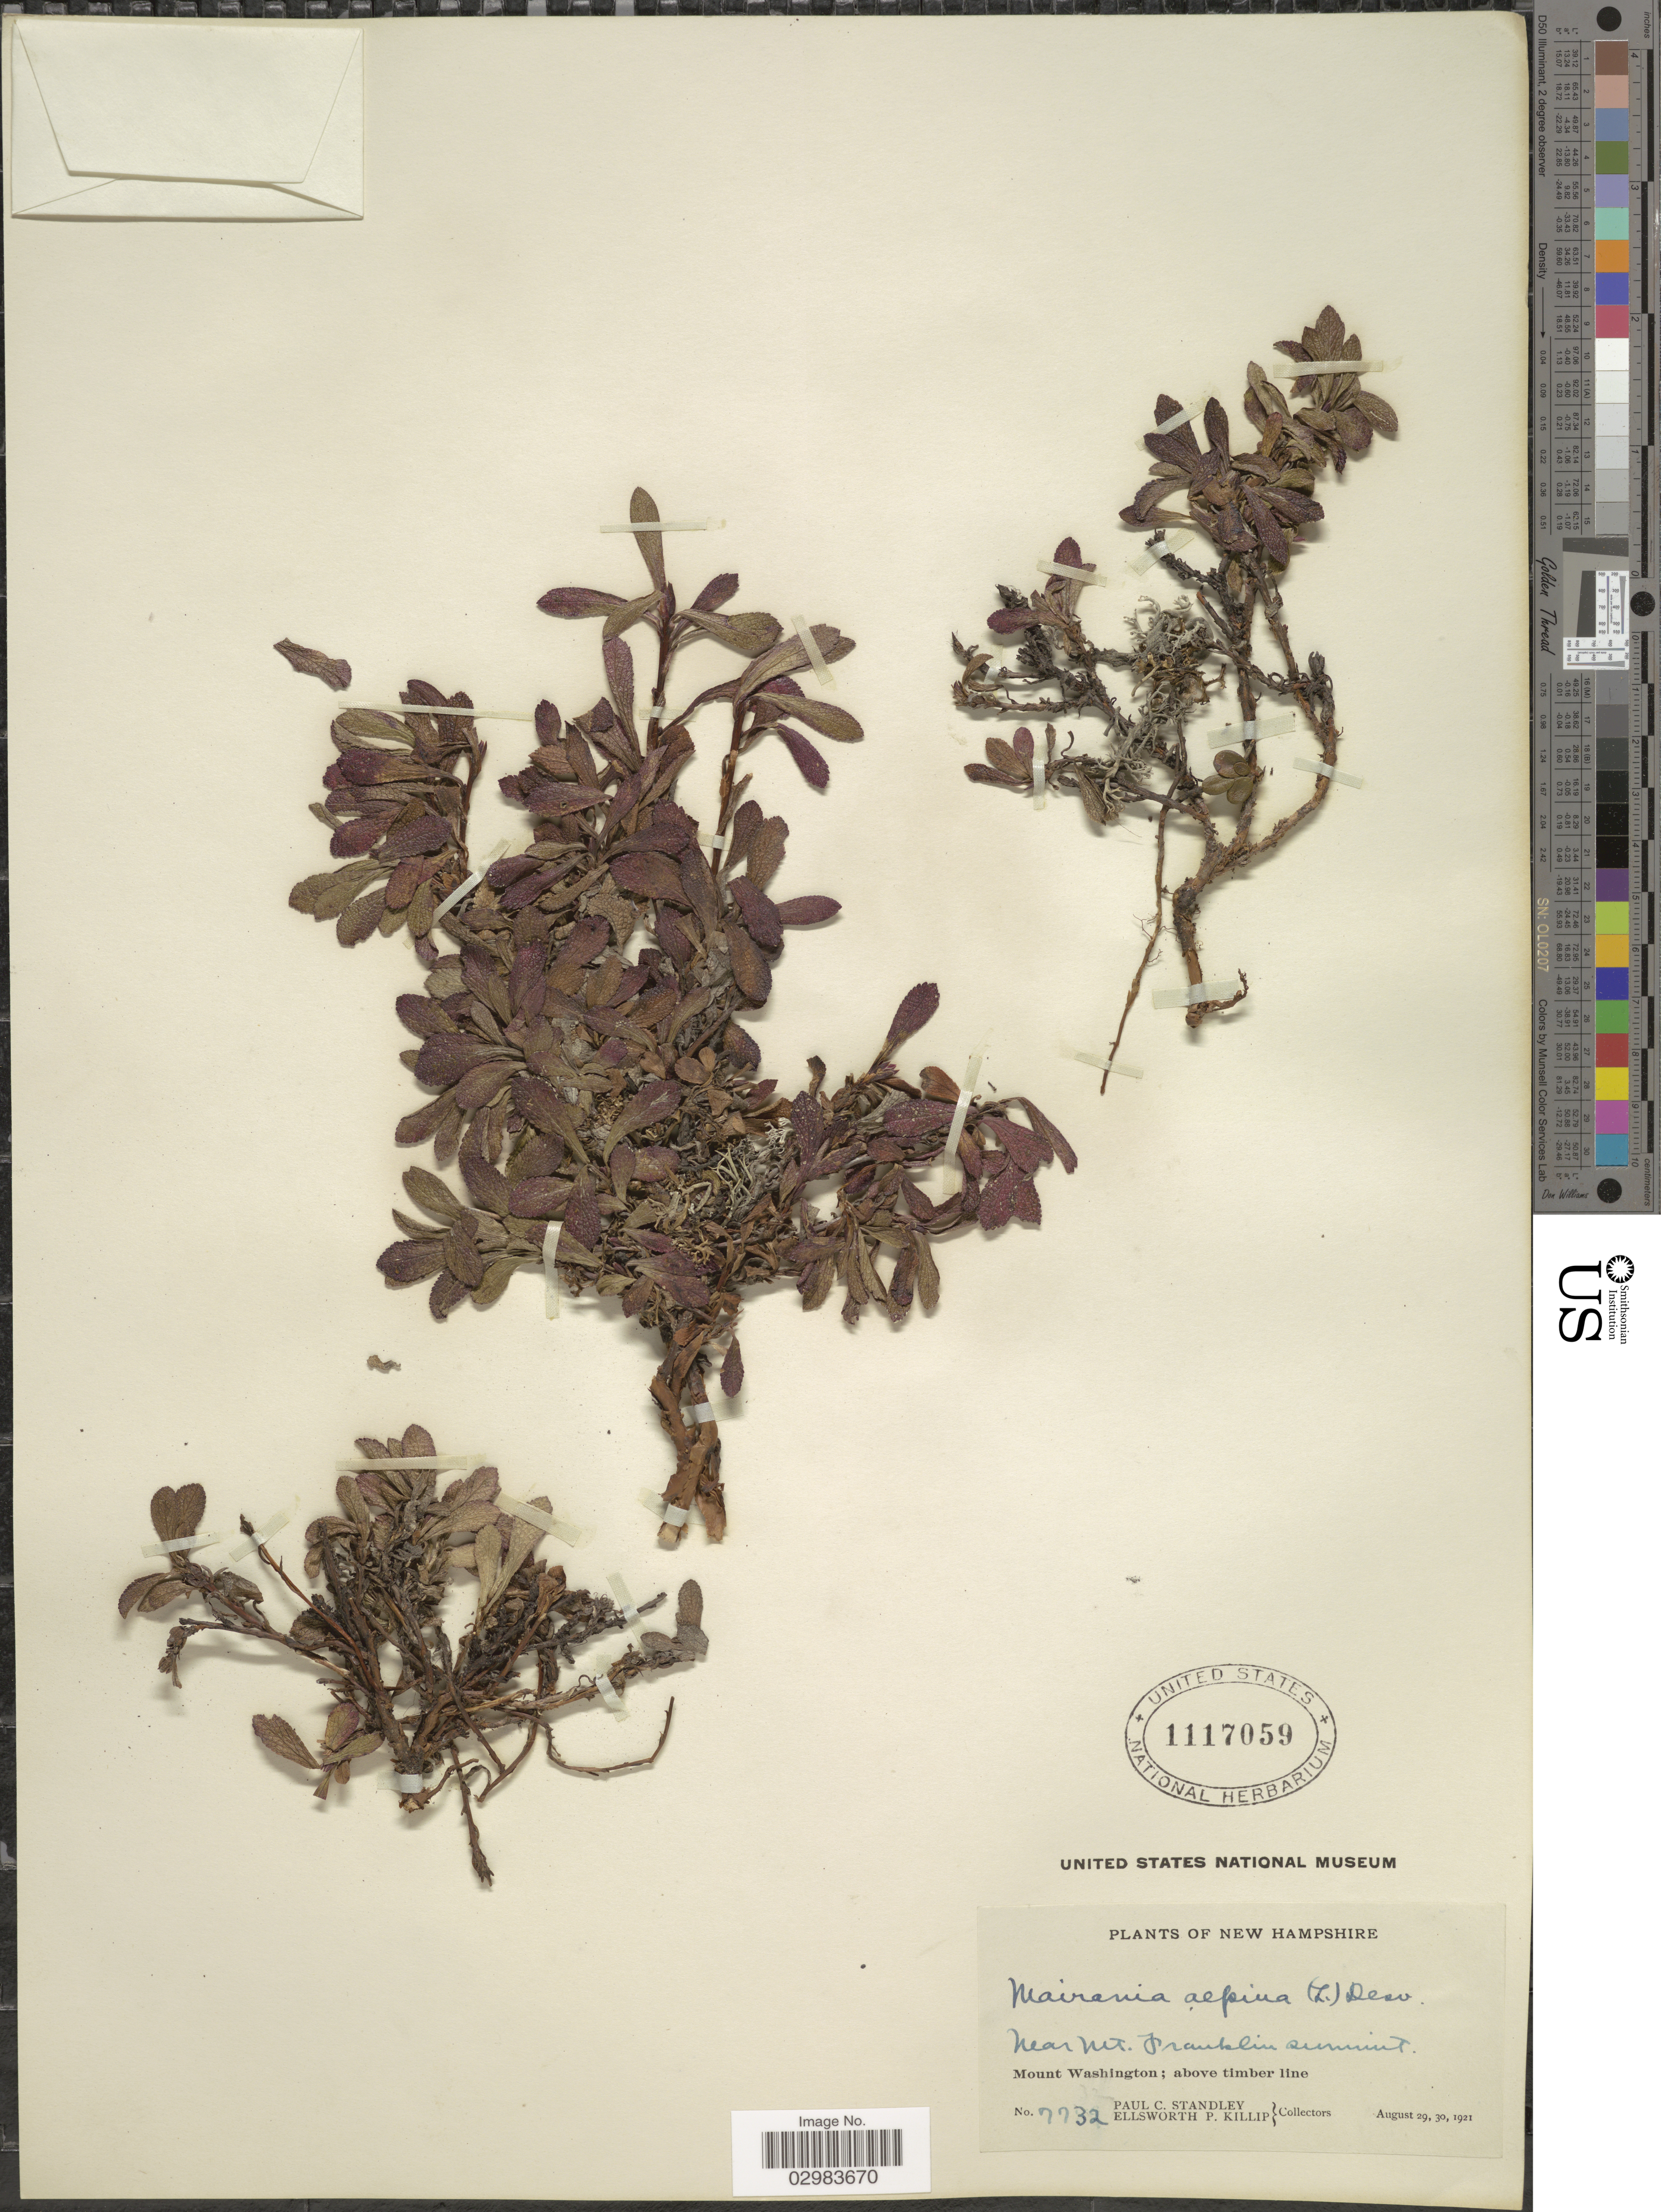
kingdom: Plantae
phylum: Tracheophyta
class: Magnoliopsida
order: Ericales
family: Ericaceae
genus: Arctostaphylos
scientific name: Arctostaphylos alpina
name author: (L.) Spreng.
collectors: P. C. Standley & E. P. Killip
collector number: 7732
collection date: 1921-08-29/1921-08-30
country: United States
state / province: New Hampshire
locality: Near Mt. Franklin summit. Mount Washington; above timber line.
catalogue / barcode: US 1117059